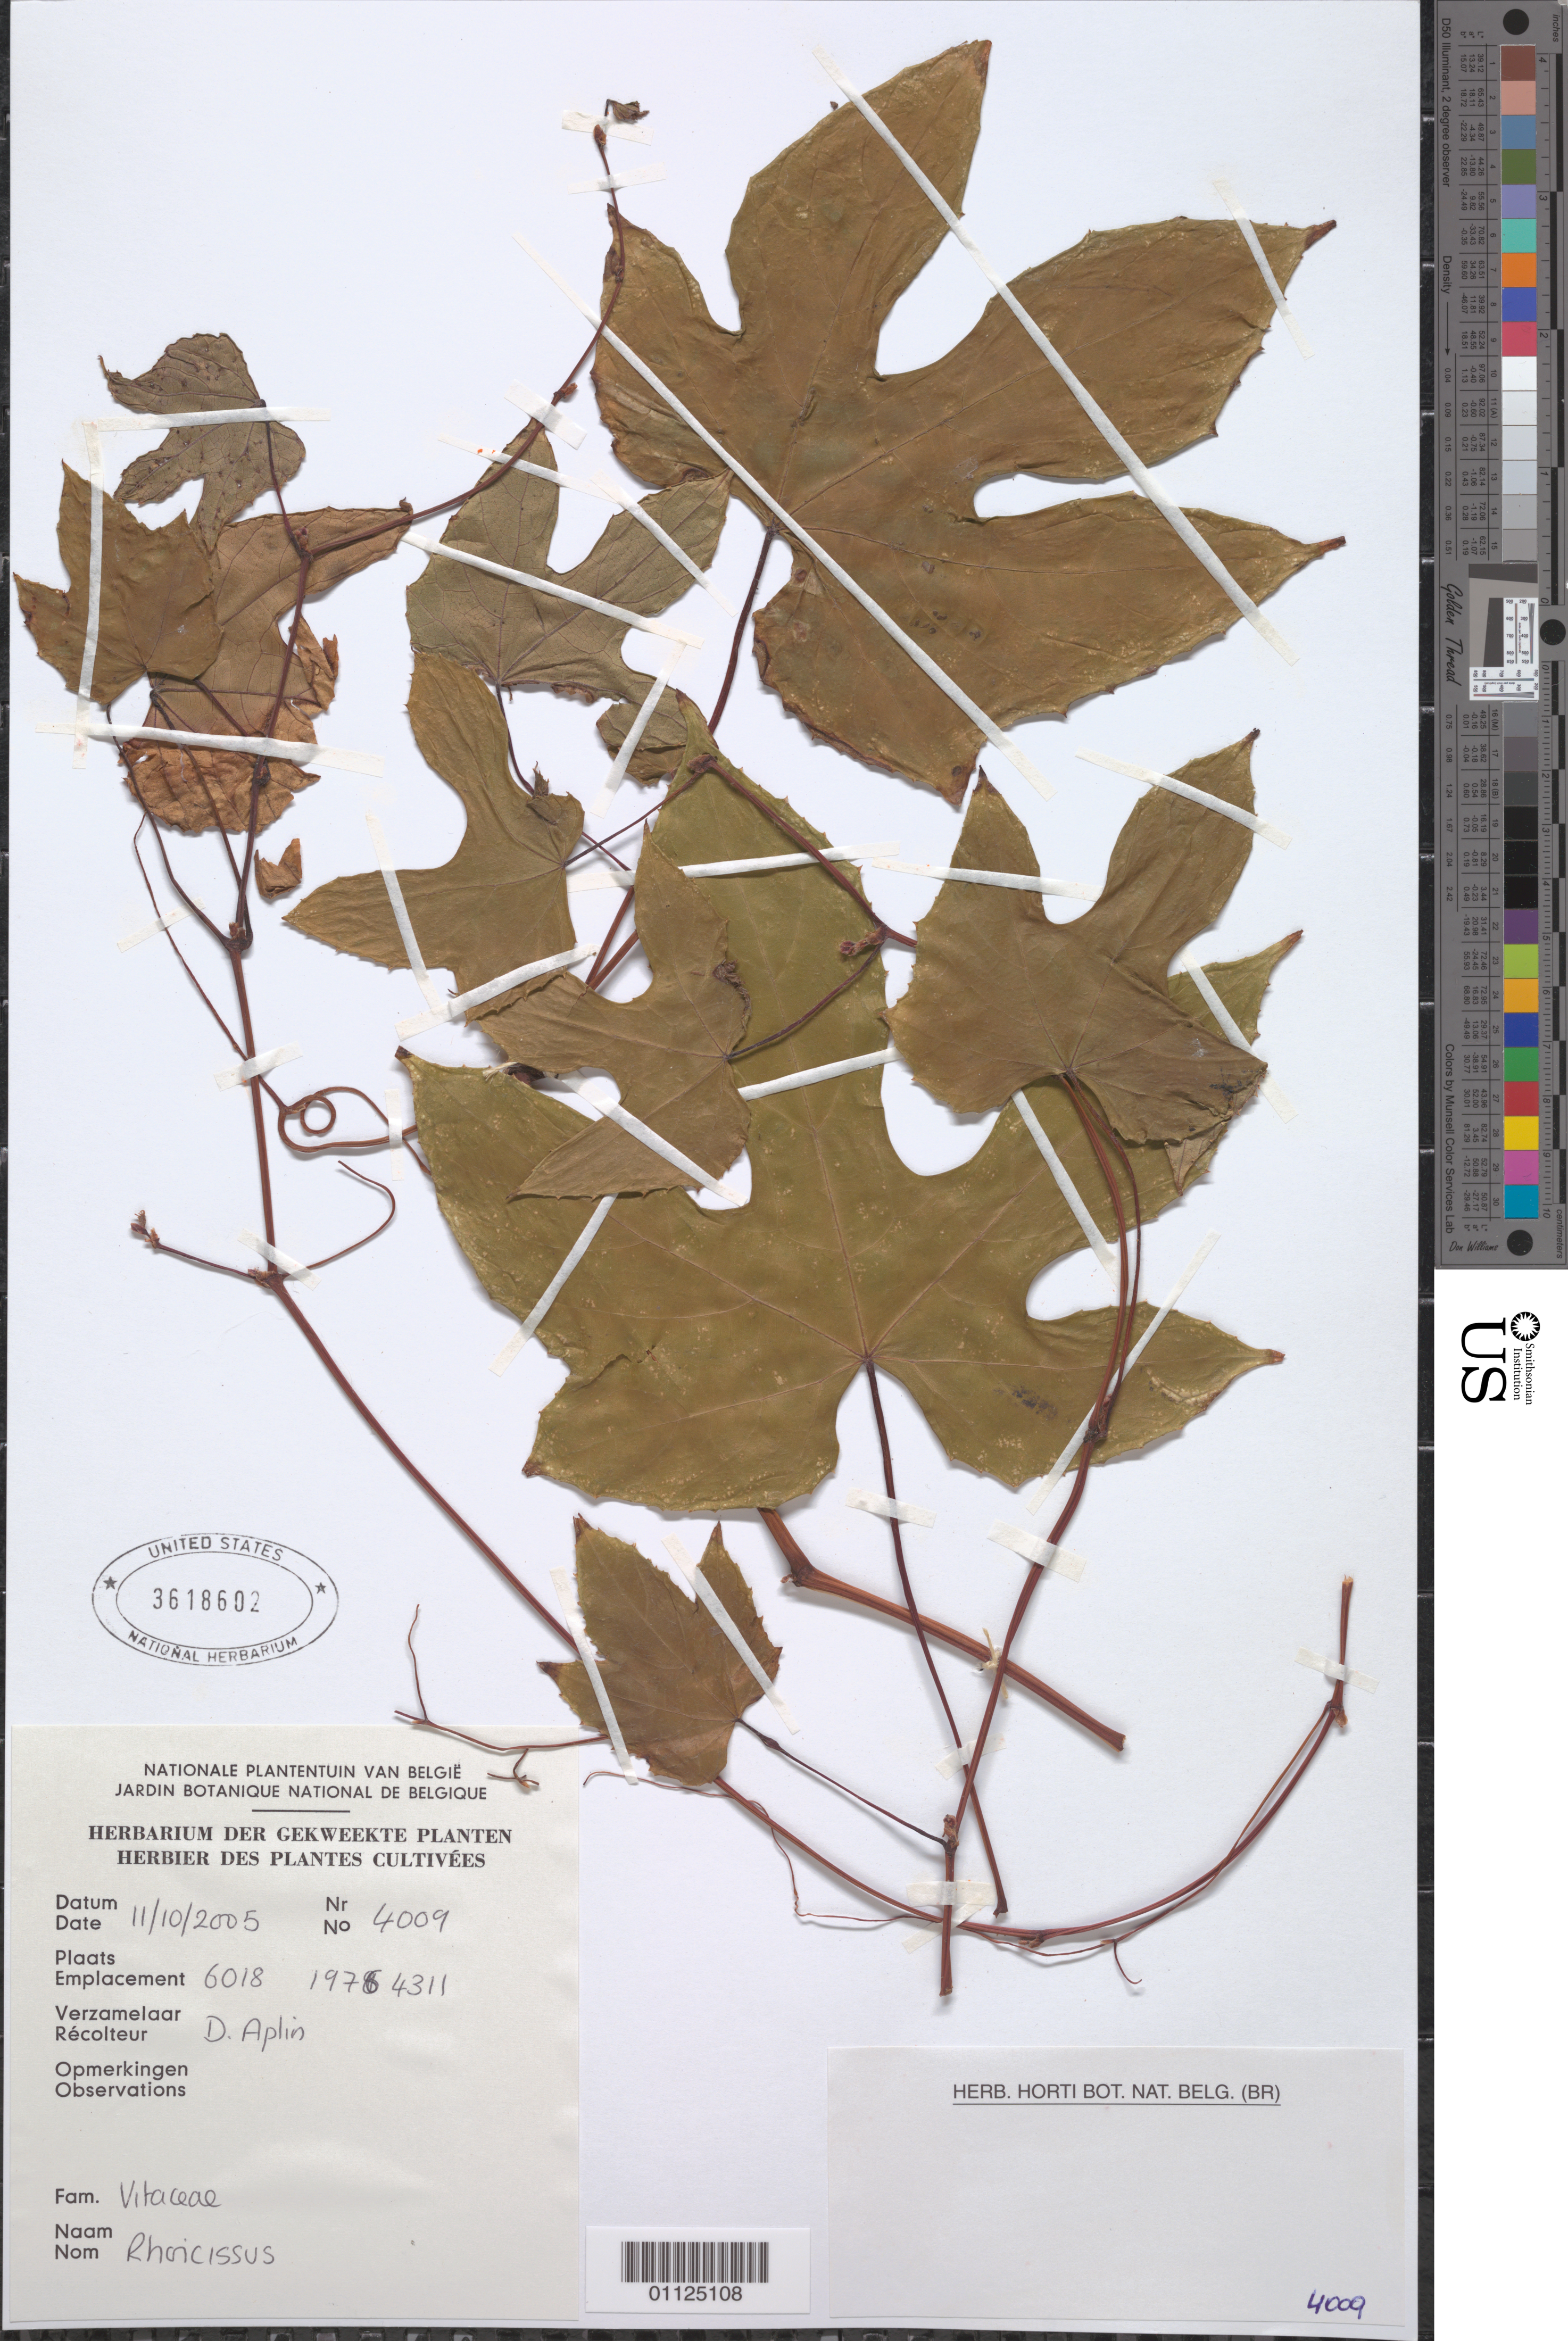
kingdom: Plantae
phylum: Tracheophyta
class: Magnoliopsida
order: Vitales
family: Vitaceae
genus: Rhoicissus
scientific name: Rhoicissus sp.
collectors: Jardin Botanique National de Belgique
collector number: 4009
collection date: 2005-10-11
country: Belgium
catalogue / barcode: US 3618602